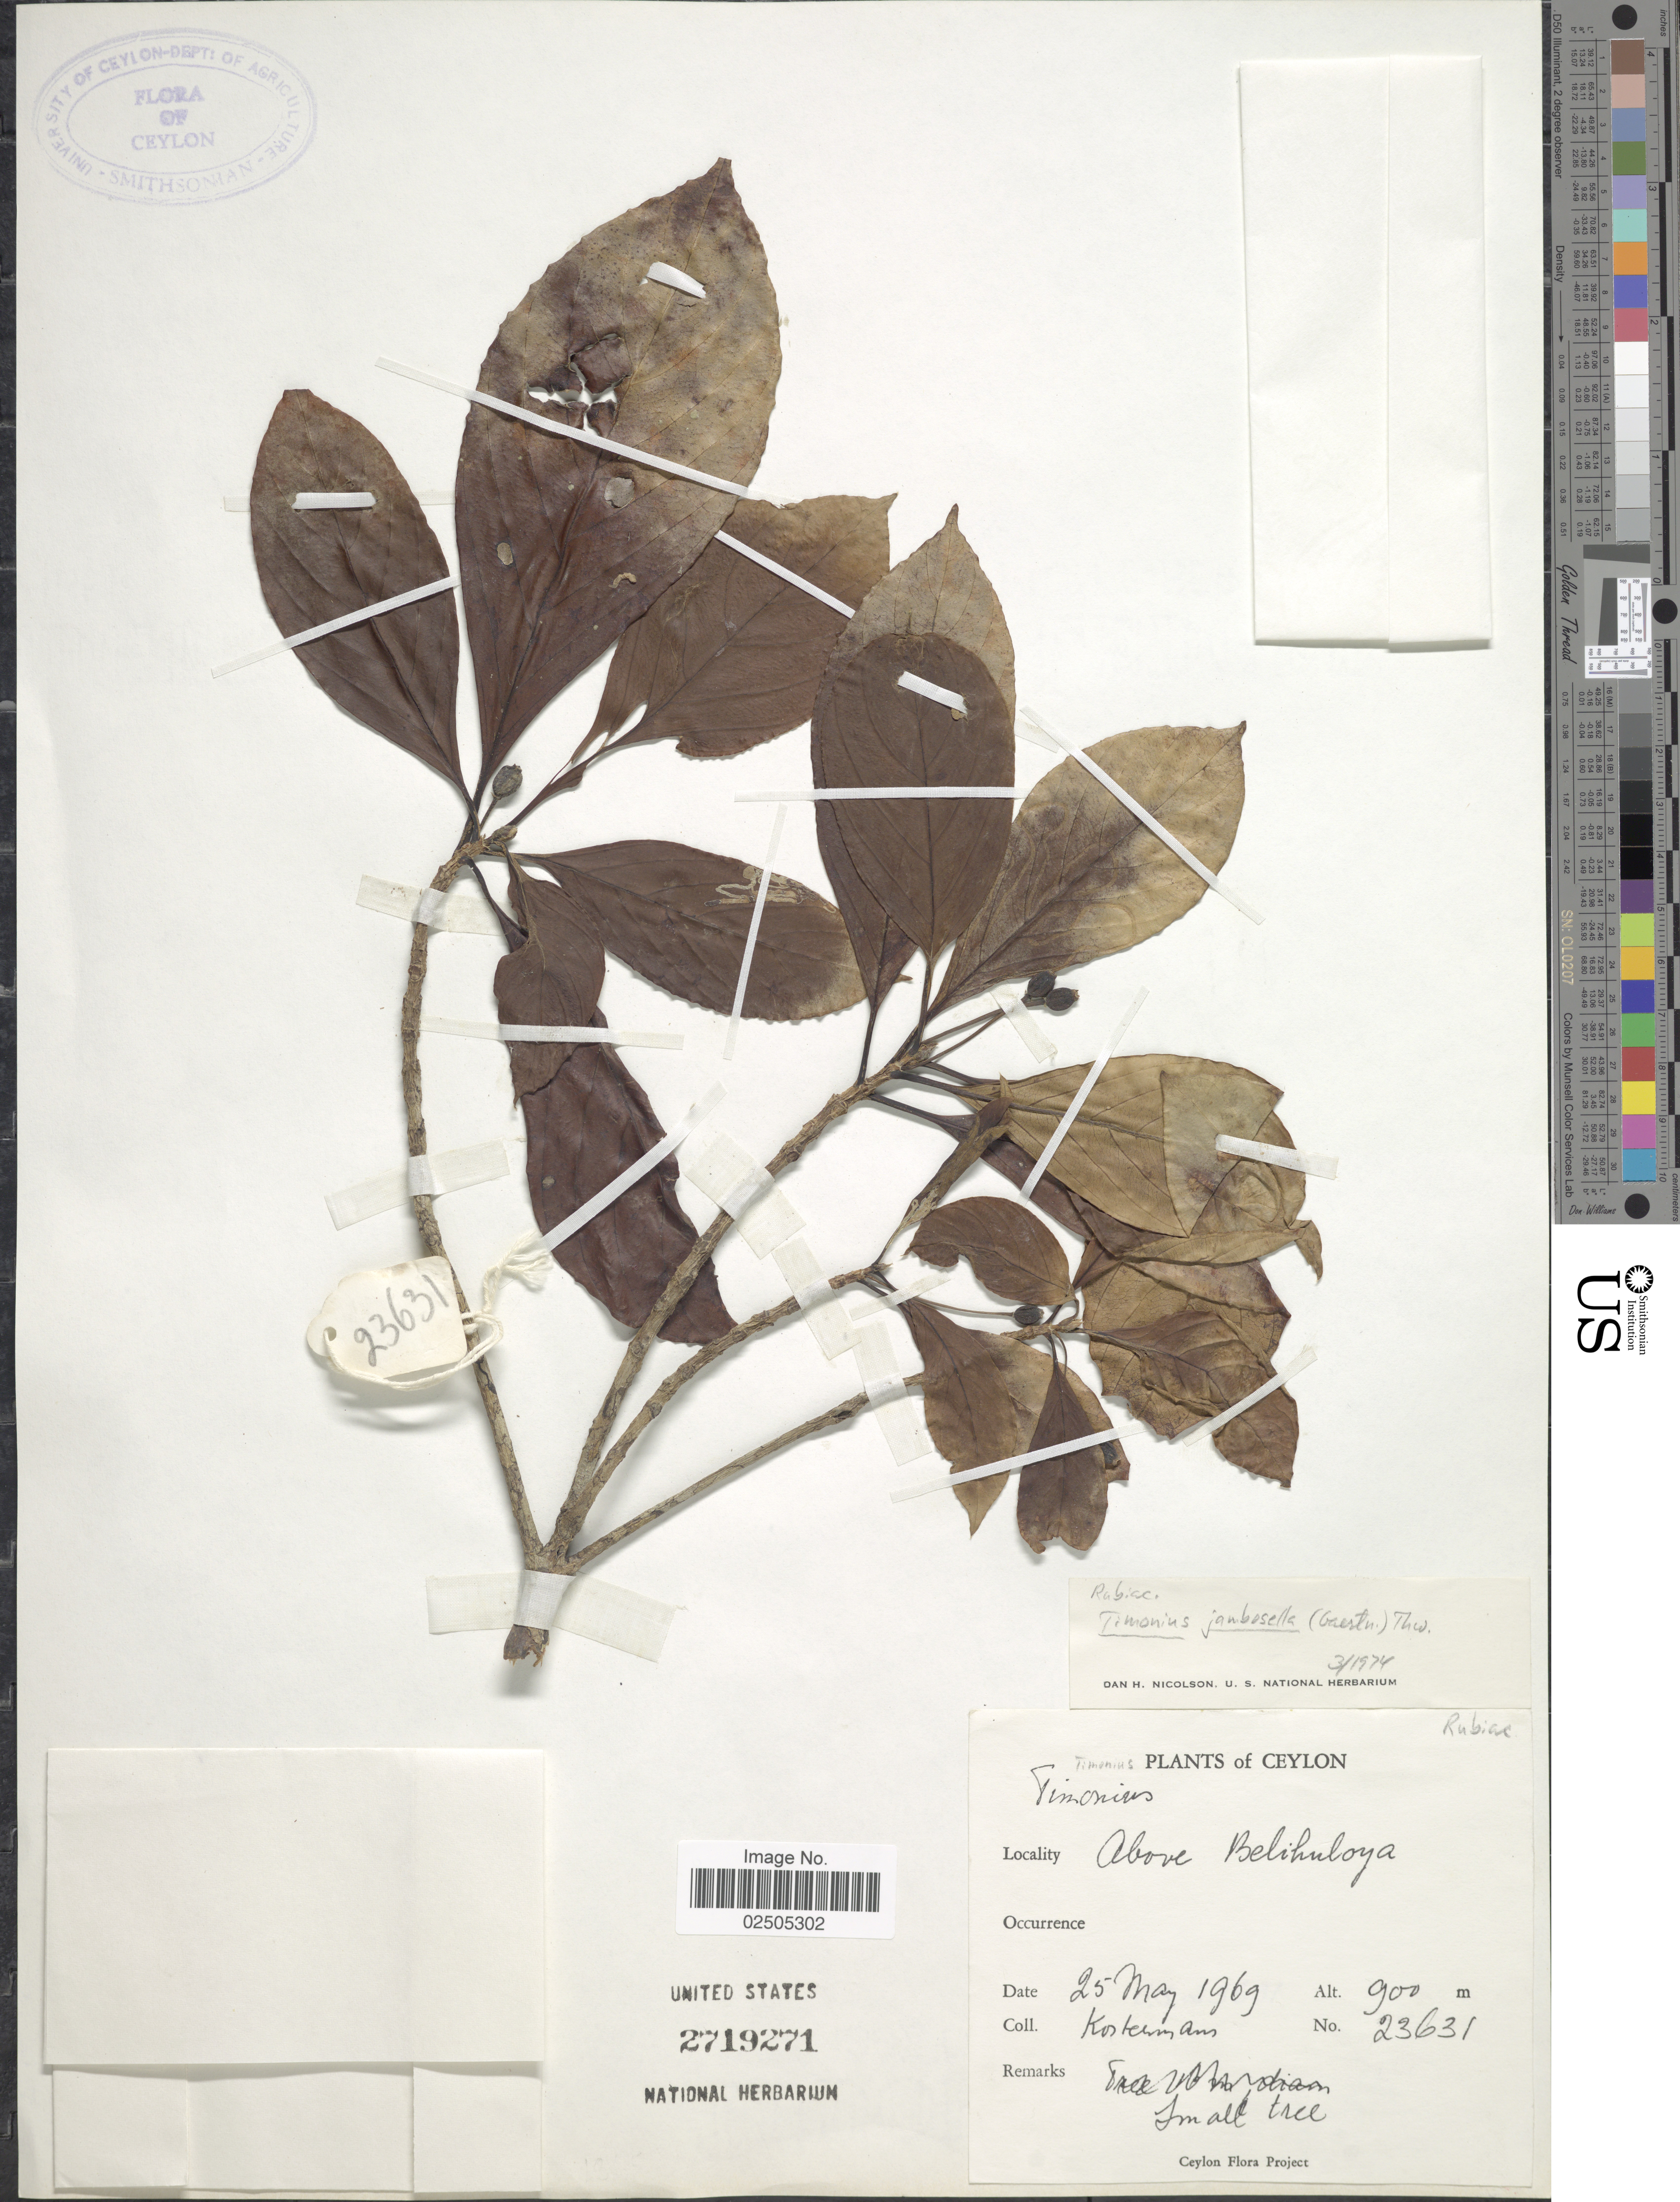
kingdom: Plantae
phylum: Tracheophyta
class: Magnoliopsida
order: Gentianales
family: Rubiaceae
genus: Timonius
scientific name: Timonius jambosella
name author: Thwaites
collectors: Kostermans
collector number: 23631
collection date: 1969-05-25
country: Sri Lanka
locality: Ceylon, Above Belihuloya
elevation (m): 900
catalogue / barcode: US 2719271